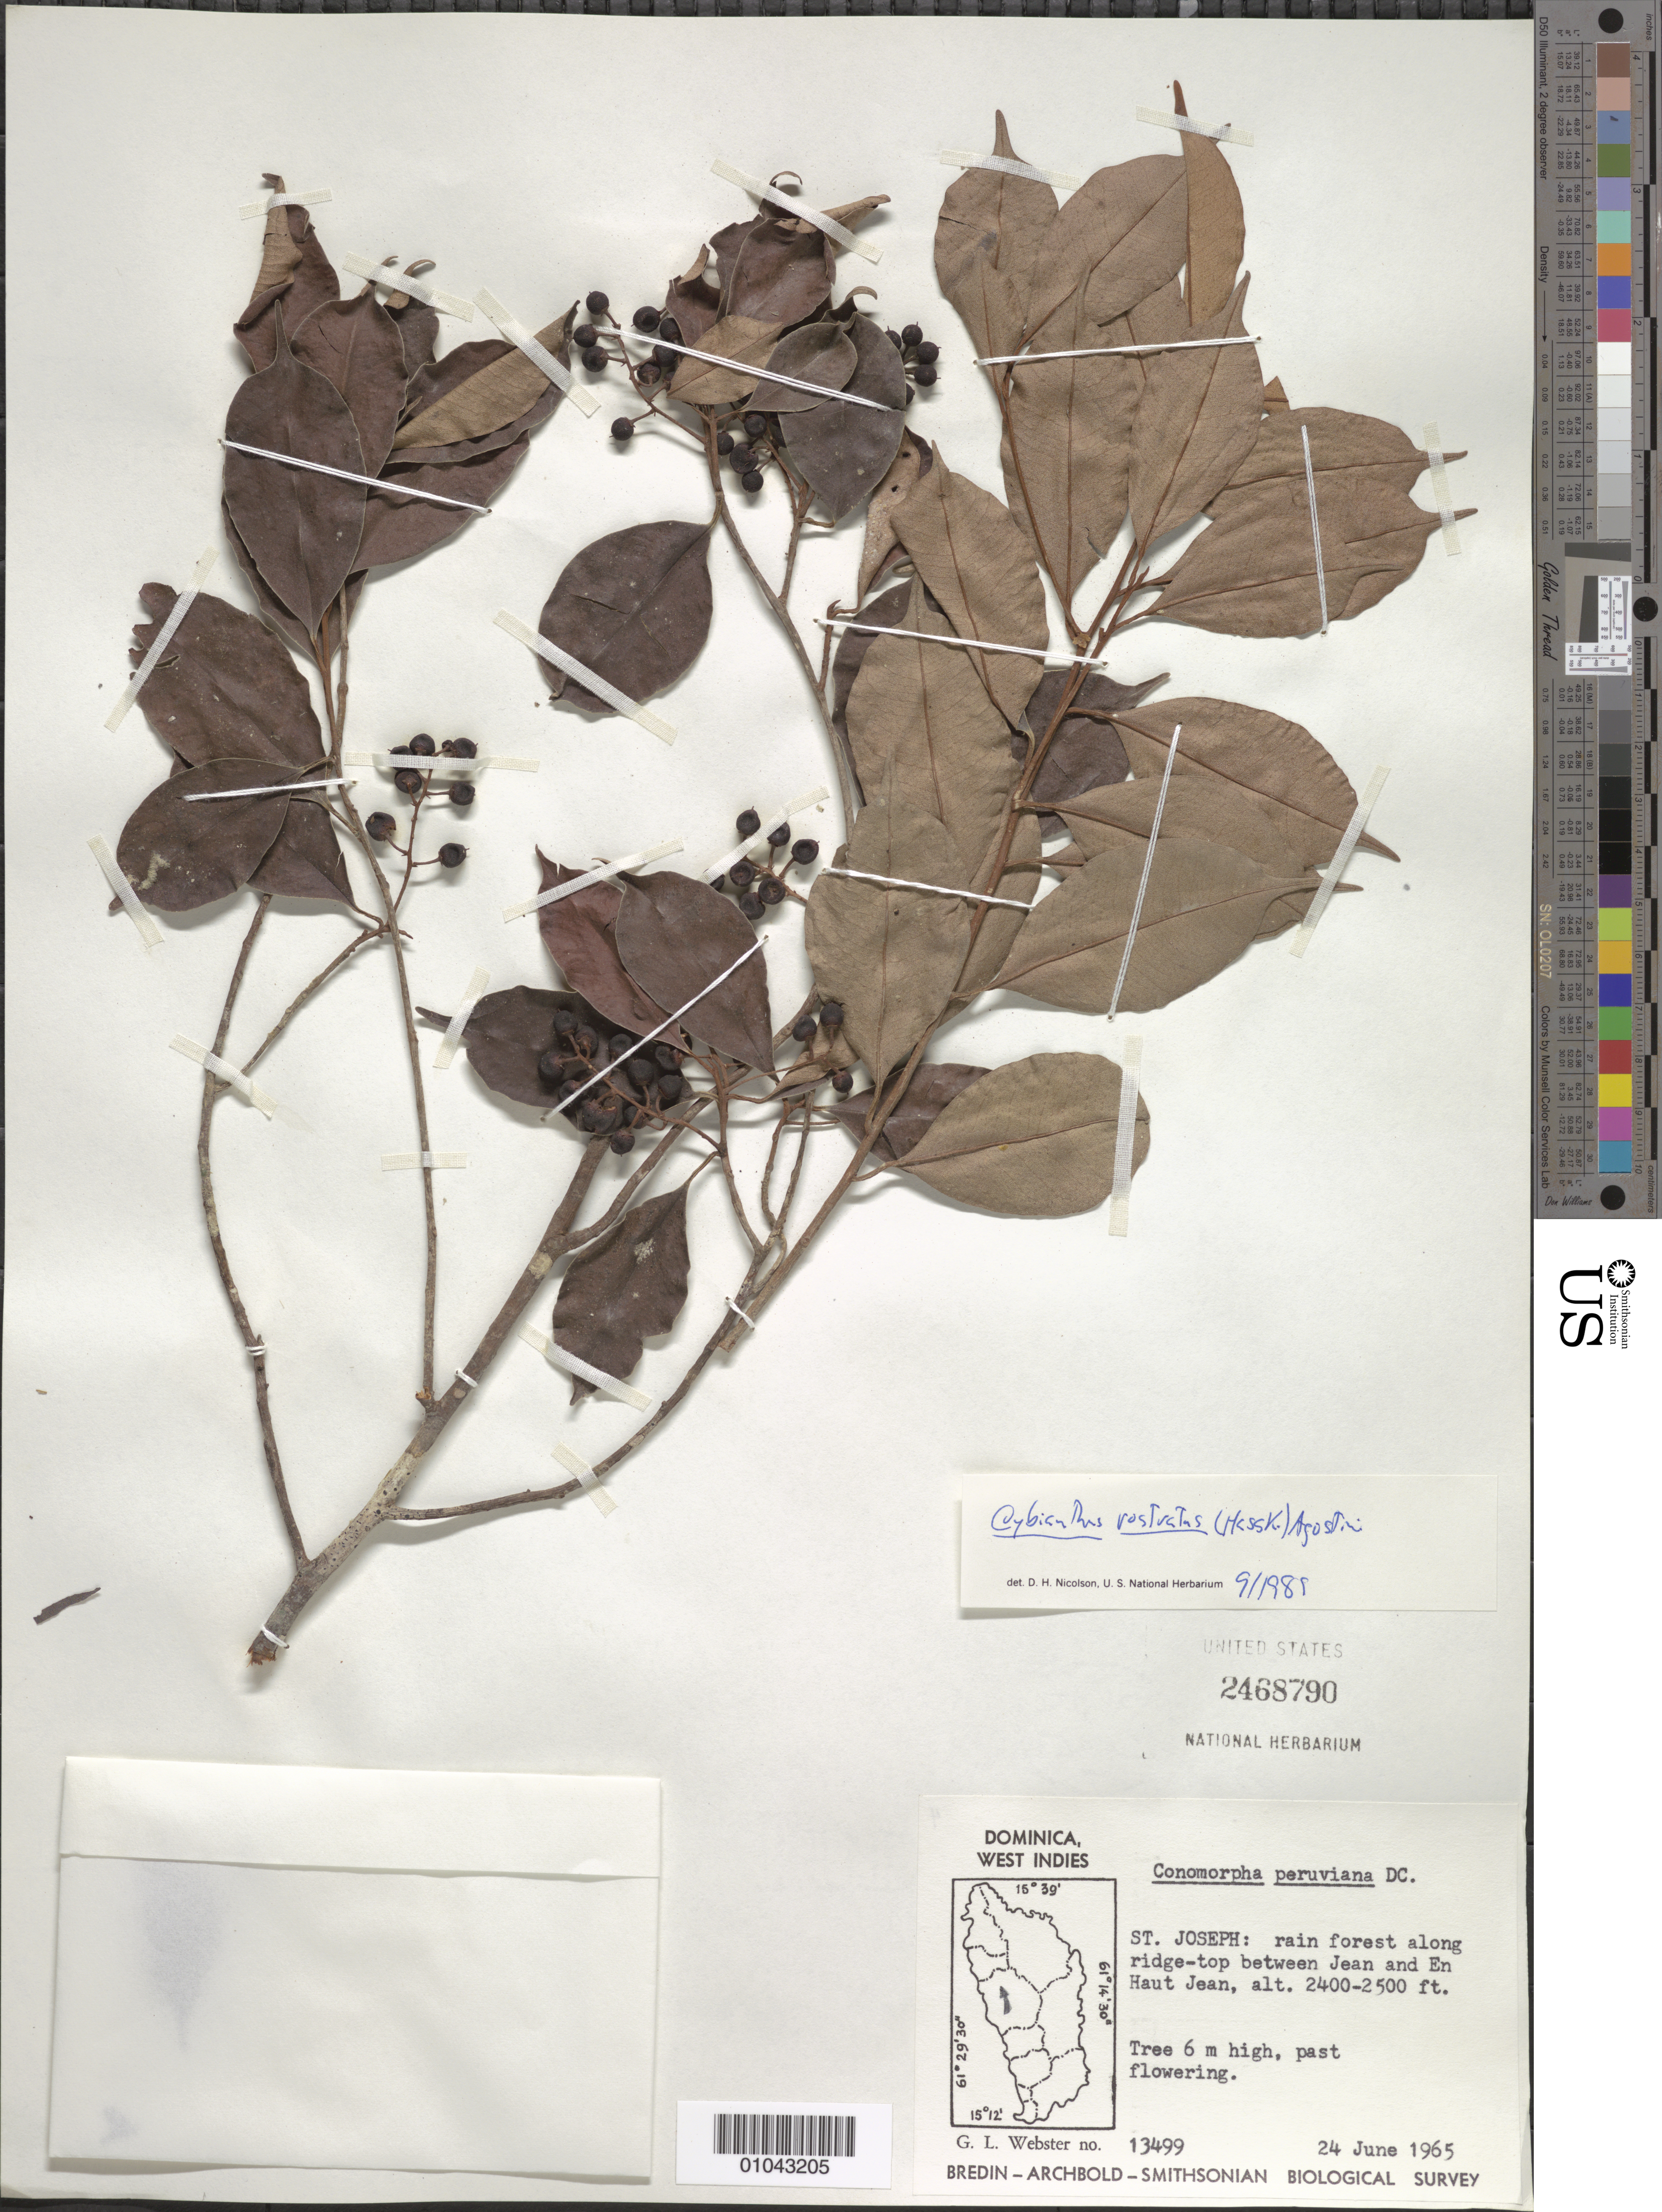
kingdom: Plantae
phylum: Tracheophyta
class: Magnoliopsida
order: Ericales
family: Primulaceae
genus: Cybianthus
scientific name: Cybianthus rostratus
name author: (Hassk.) G. Agostini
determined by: Nicolson, Dan H.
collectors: G. L. Webster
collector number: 13499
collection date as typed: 24 Jun 1965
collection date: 1965-06-24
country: Dominica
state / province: St. Joseph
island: Dominica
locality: Between Jean and En Haut Jean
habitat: Rainforest along ridge top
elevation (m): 732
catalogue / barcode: US 2468790